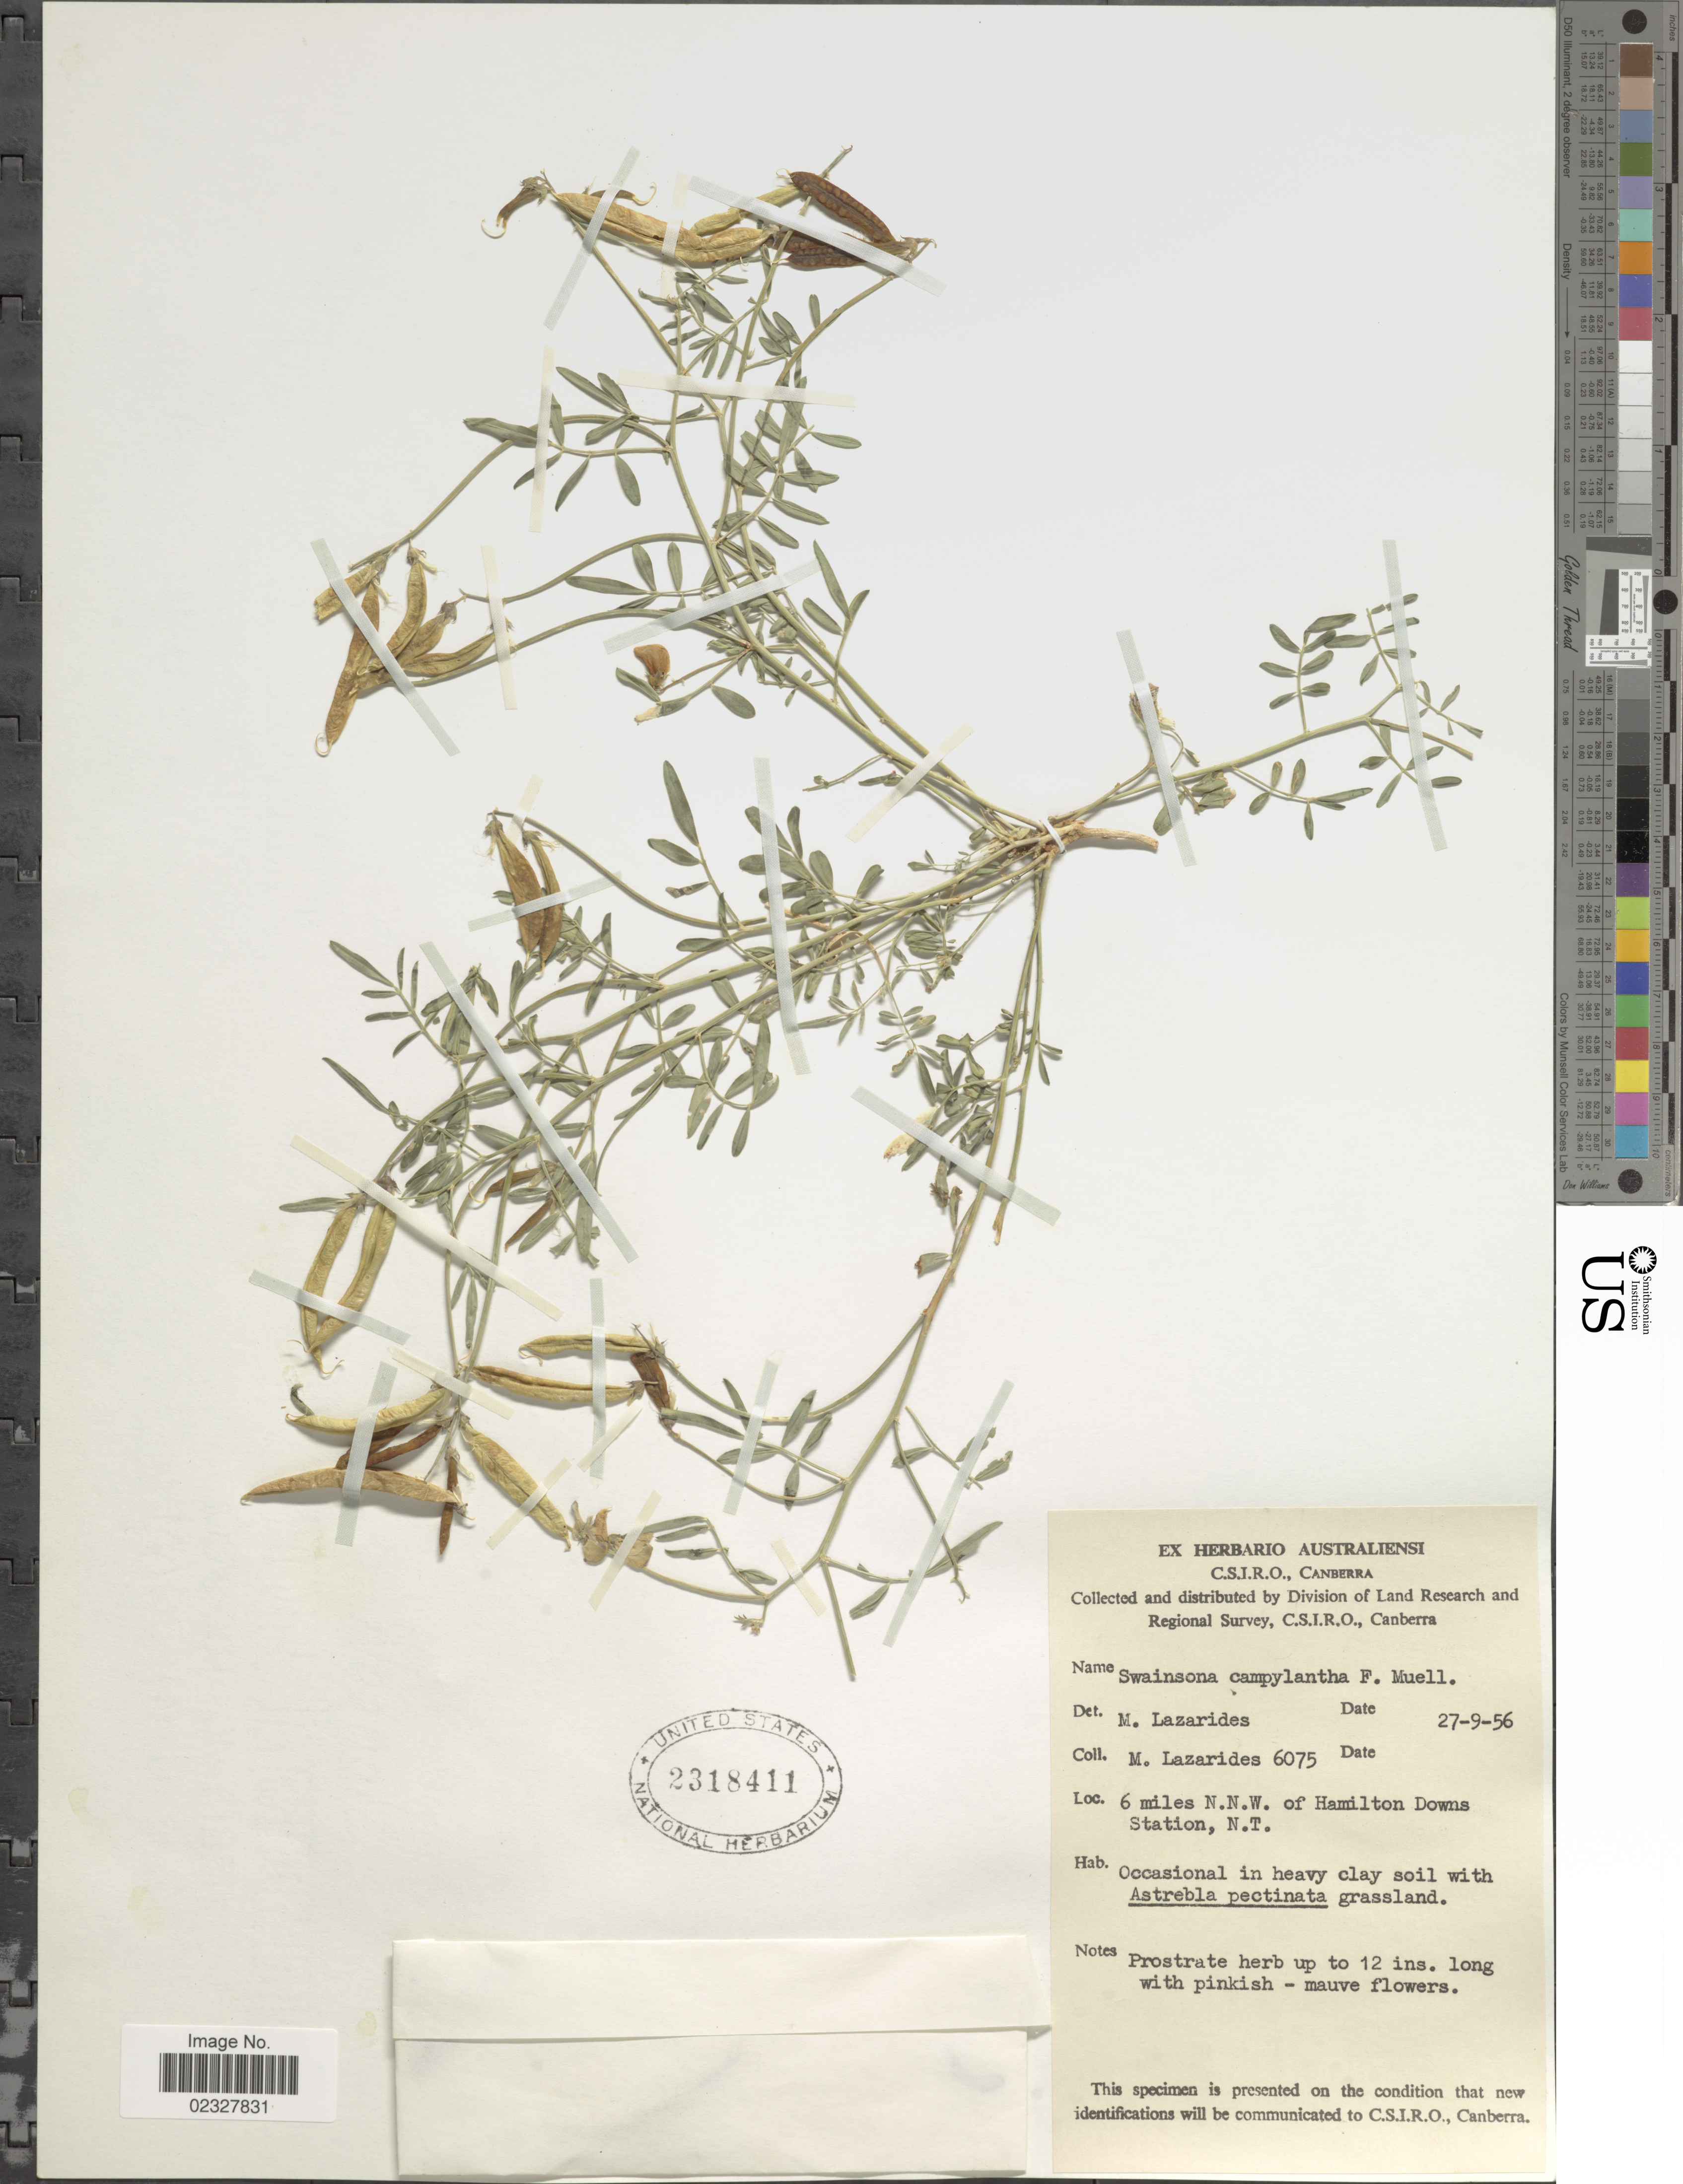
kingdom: Plantae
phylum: Tracheophyta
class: Magnoliopsida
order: Fabales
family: Fabaceae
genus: Swainsona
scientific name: Swainsona campylantha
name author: F. Muell.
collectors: M. Lazarides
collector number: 6075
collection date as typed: Transcribed d/m/y: 27/9/56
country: Australia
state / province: Northern Territory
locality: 6 miles N.N.W of Hamilton Downs Station N.T.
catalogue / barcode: US 2318411